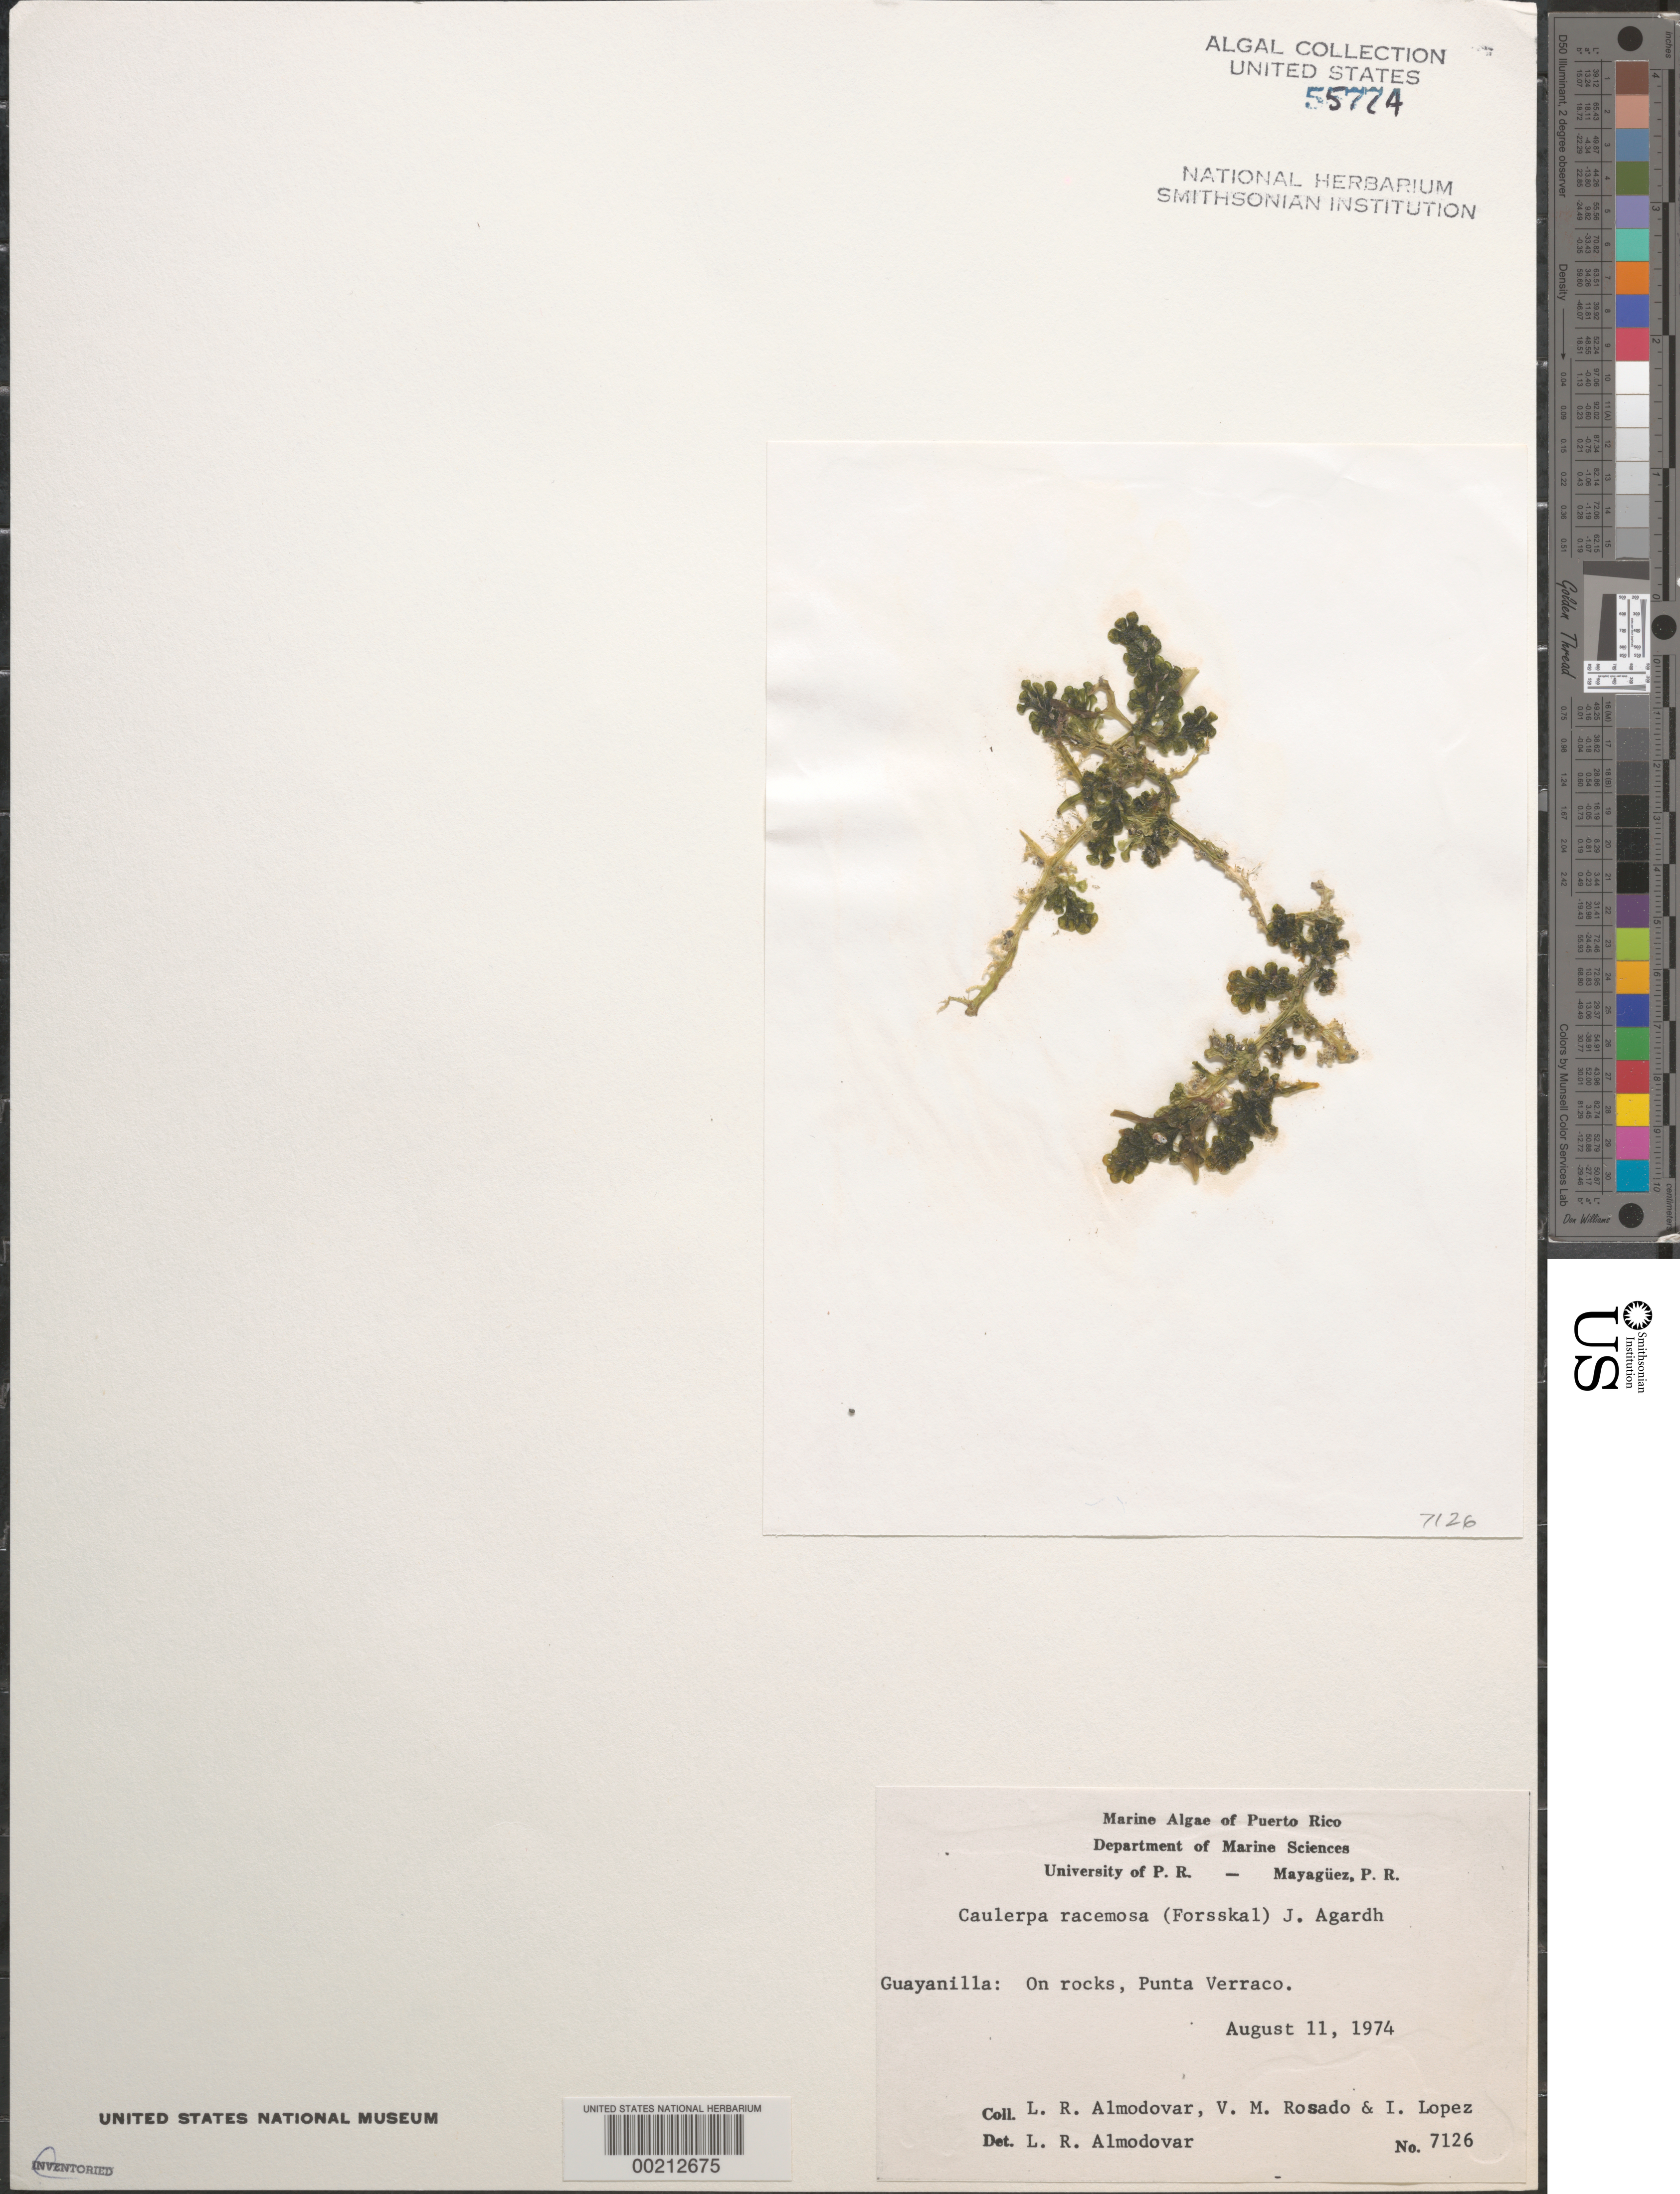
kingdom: Plantae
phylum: Chlorophyta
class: Ulvophyceae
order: Bryopsidales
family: Caulerpaceae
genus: Caulerpa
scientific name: Caulerpa racemosa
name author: (Forssk.) J. Agardh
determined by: Almodovar, L. R.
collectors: L. Almodovar, V. Rosado & I. Lopéz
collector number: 7126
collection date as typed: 11 Aug 1974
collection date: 1974-08-11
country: Puerto Rico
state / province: Guayanilla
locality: Punta verraco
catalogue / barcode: US 55774